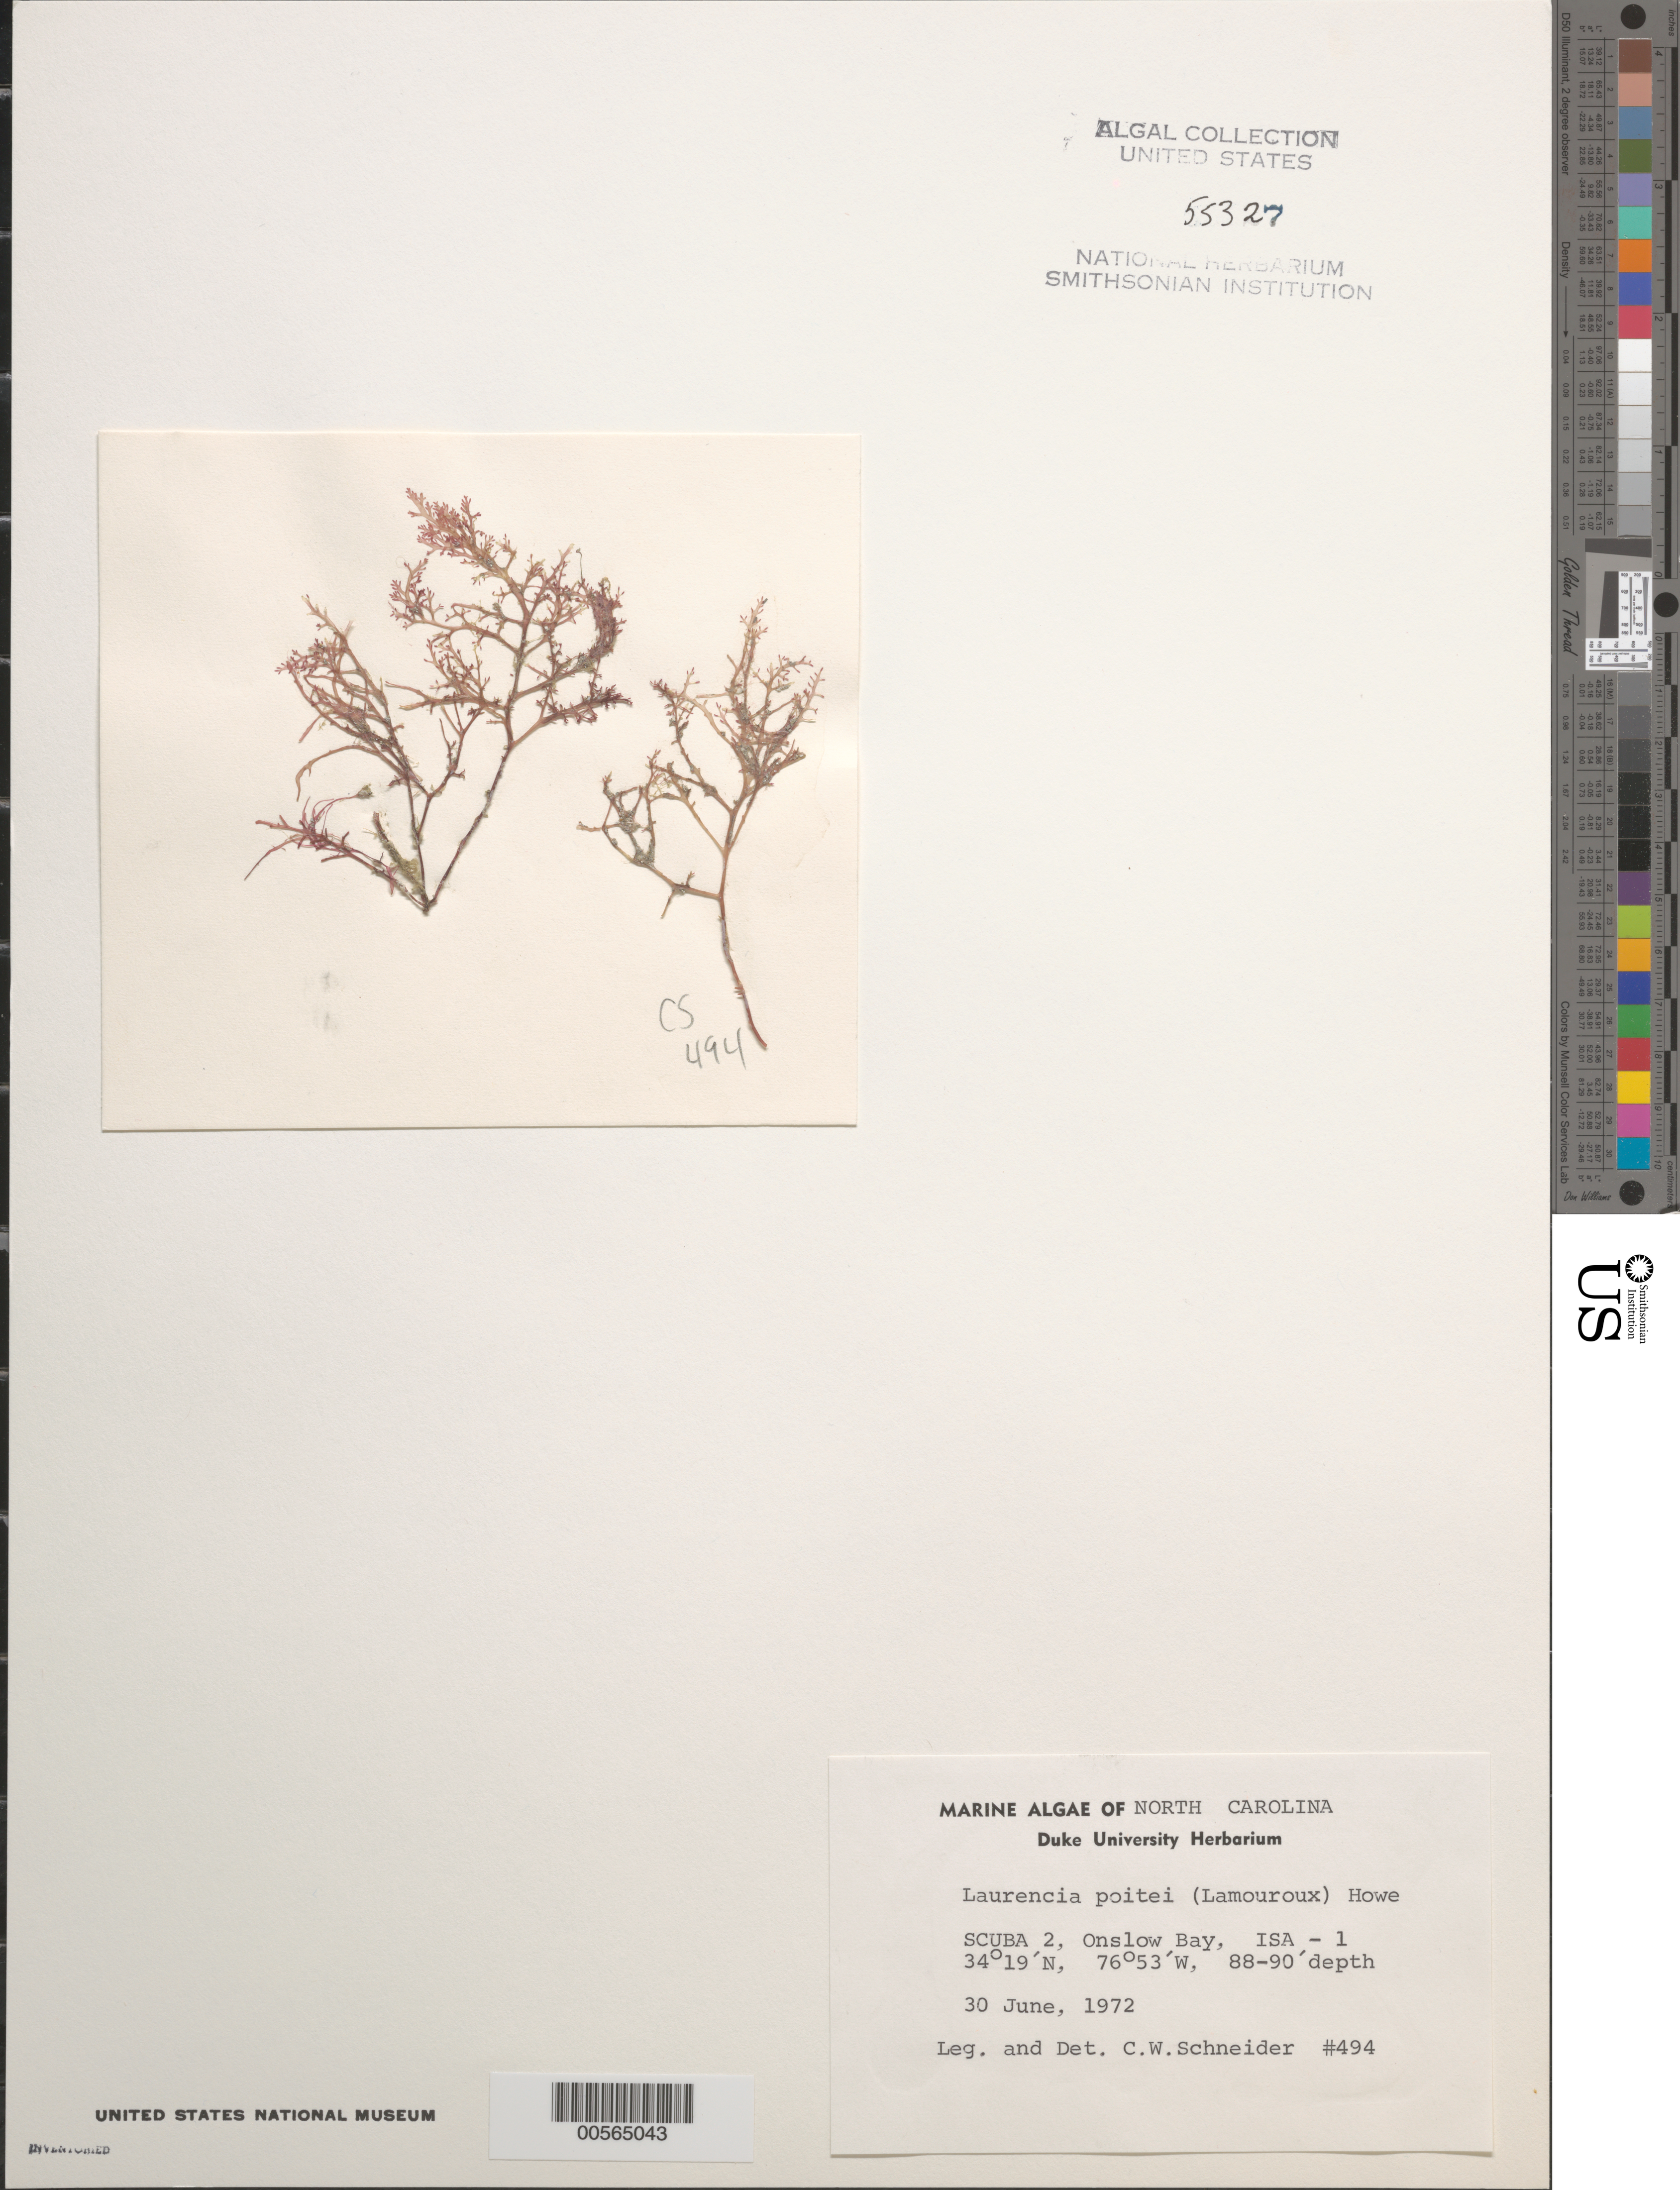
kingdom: Plantae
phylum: Rhodophyta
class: Florideophyceae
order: Ceramiales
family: Rhodomelaceae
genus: Yuzurua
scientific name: Yuzurua poiteaui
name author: (J.V.Lamouroux) Martin-Lescanne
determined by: Brooks, B. L., (BOT), Smithsonian Institution - National Museum of Natural History (UNITED STATES)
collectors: C. W. Schneider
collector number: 494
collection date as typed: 30 Jun 1972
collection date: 1972-06-30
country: United States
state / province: North Carolina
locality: Onslow Bay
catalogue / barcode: US 55327